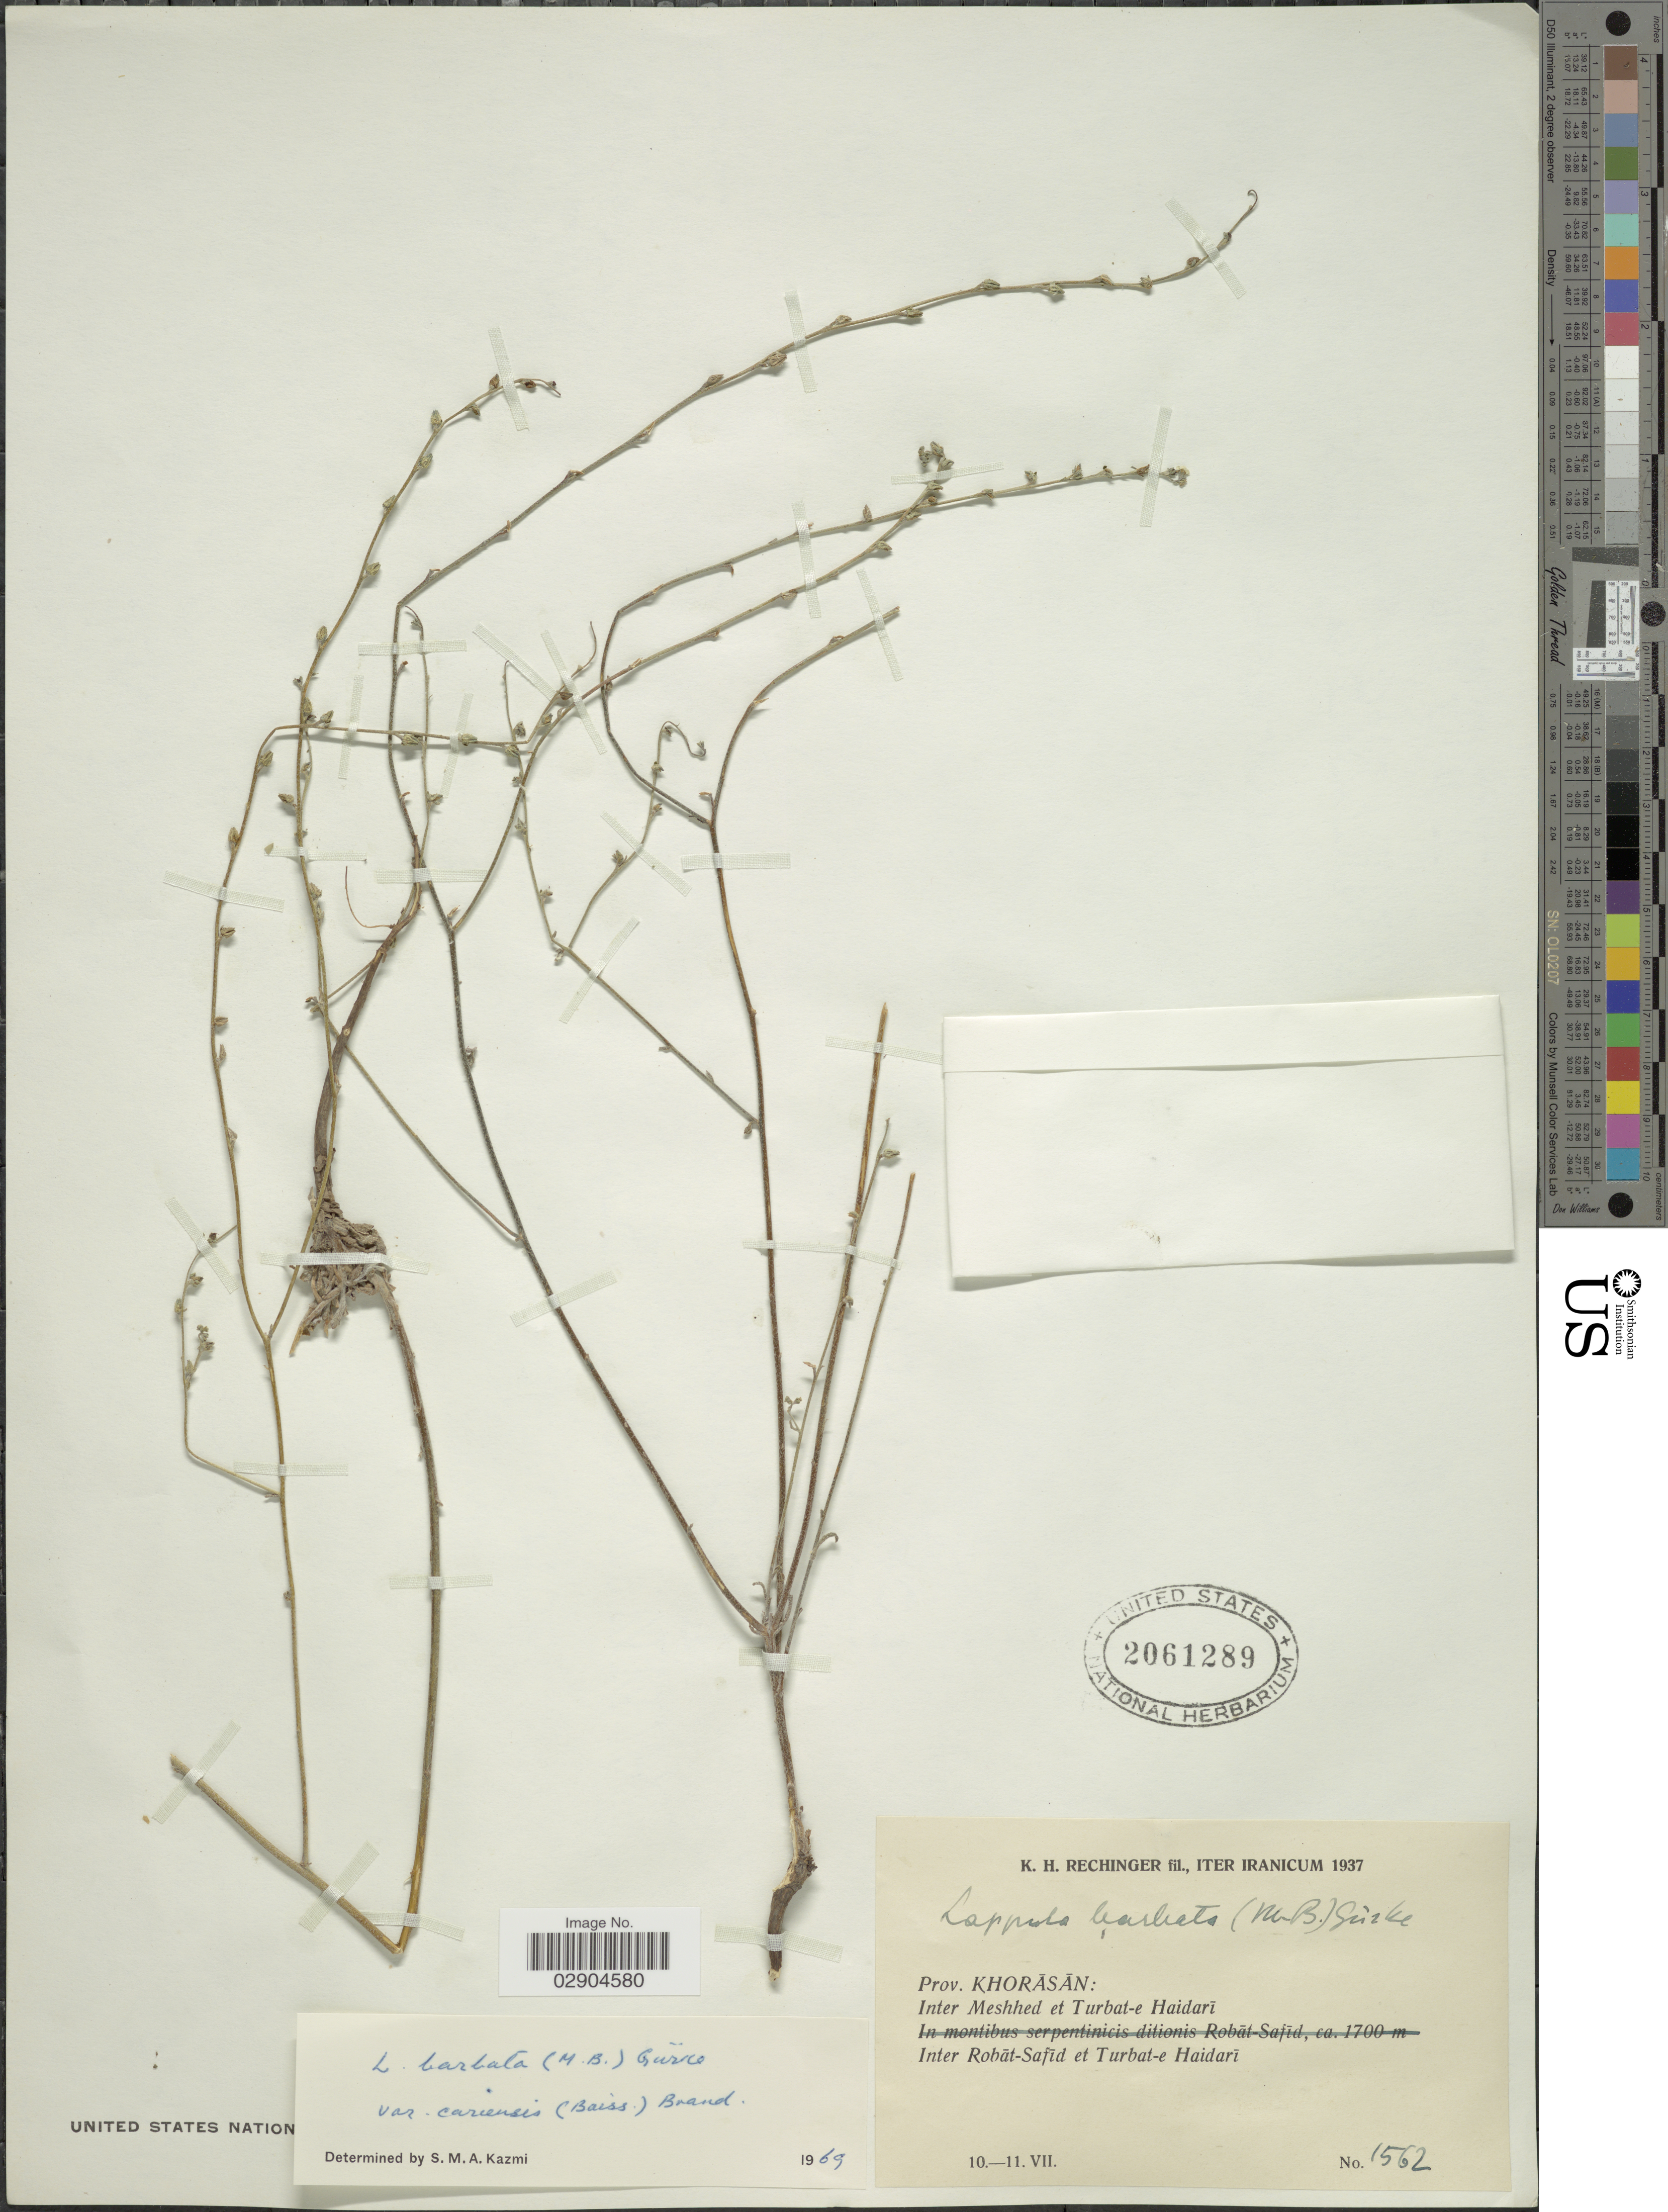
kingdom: Plantae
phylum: Tracheophyta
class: Magnoliopsida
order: Boraginales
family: Boraginaceae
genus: Lappula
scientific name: Lappula barbata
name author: (M. Bieb.) Gürke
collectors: K. H. Rechinger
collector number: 1562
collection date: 1937-07-10/1937-07-11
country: Iran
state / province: Khorasan [obsolete]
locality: Prov. Khoräsän: Inter Meshhed et Turbat-e Haidarï. Inter Robäd-Safïd et Turbat-e Haidarï.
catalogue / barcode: US 2061289